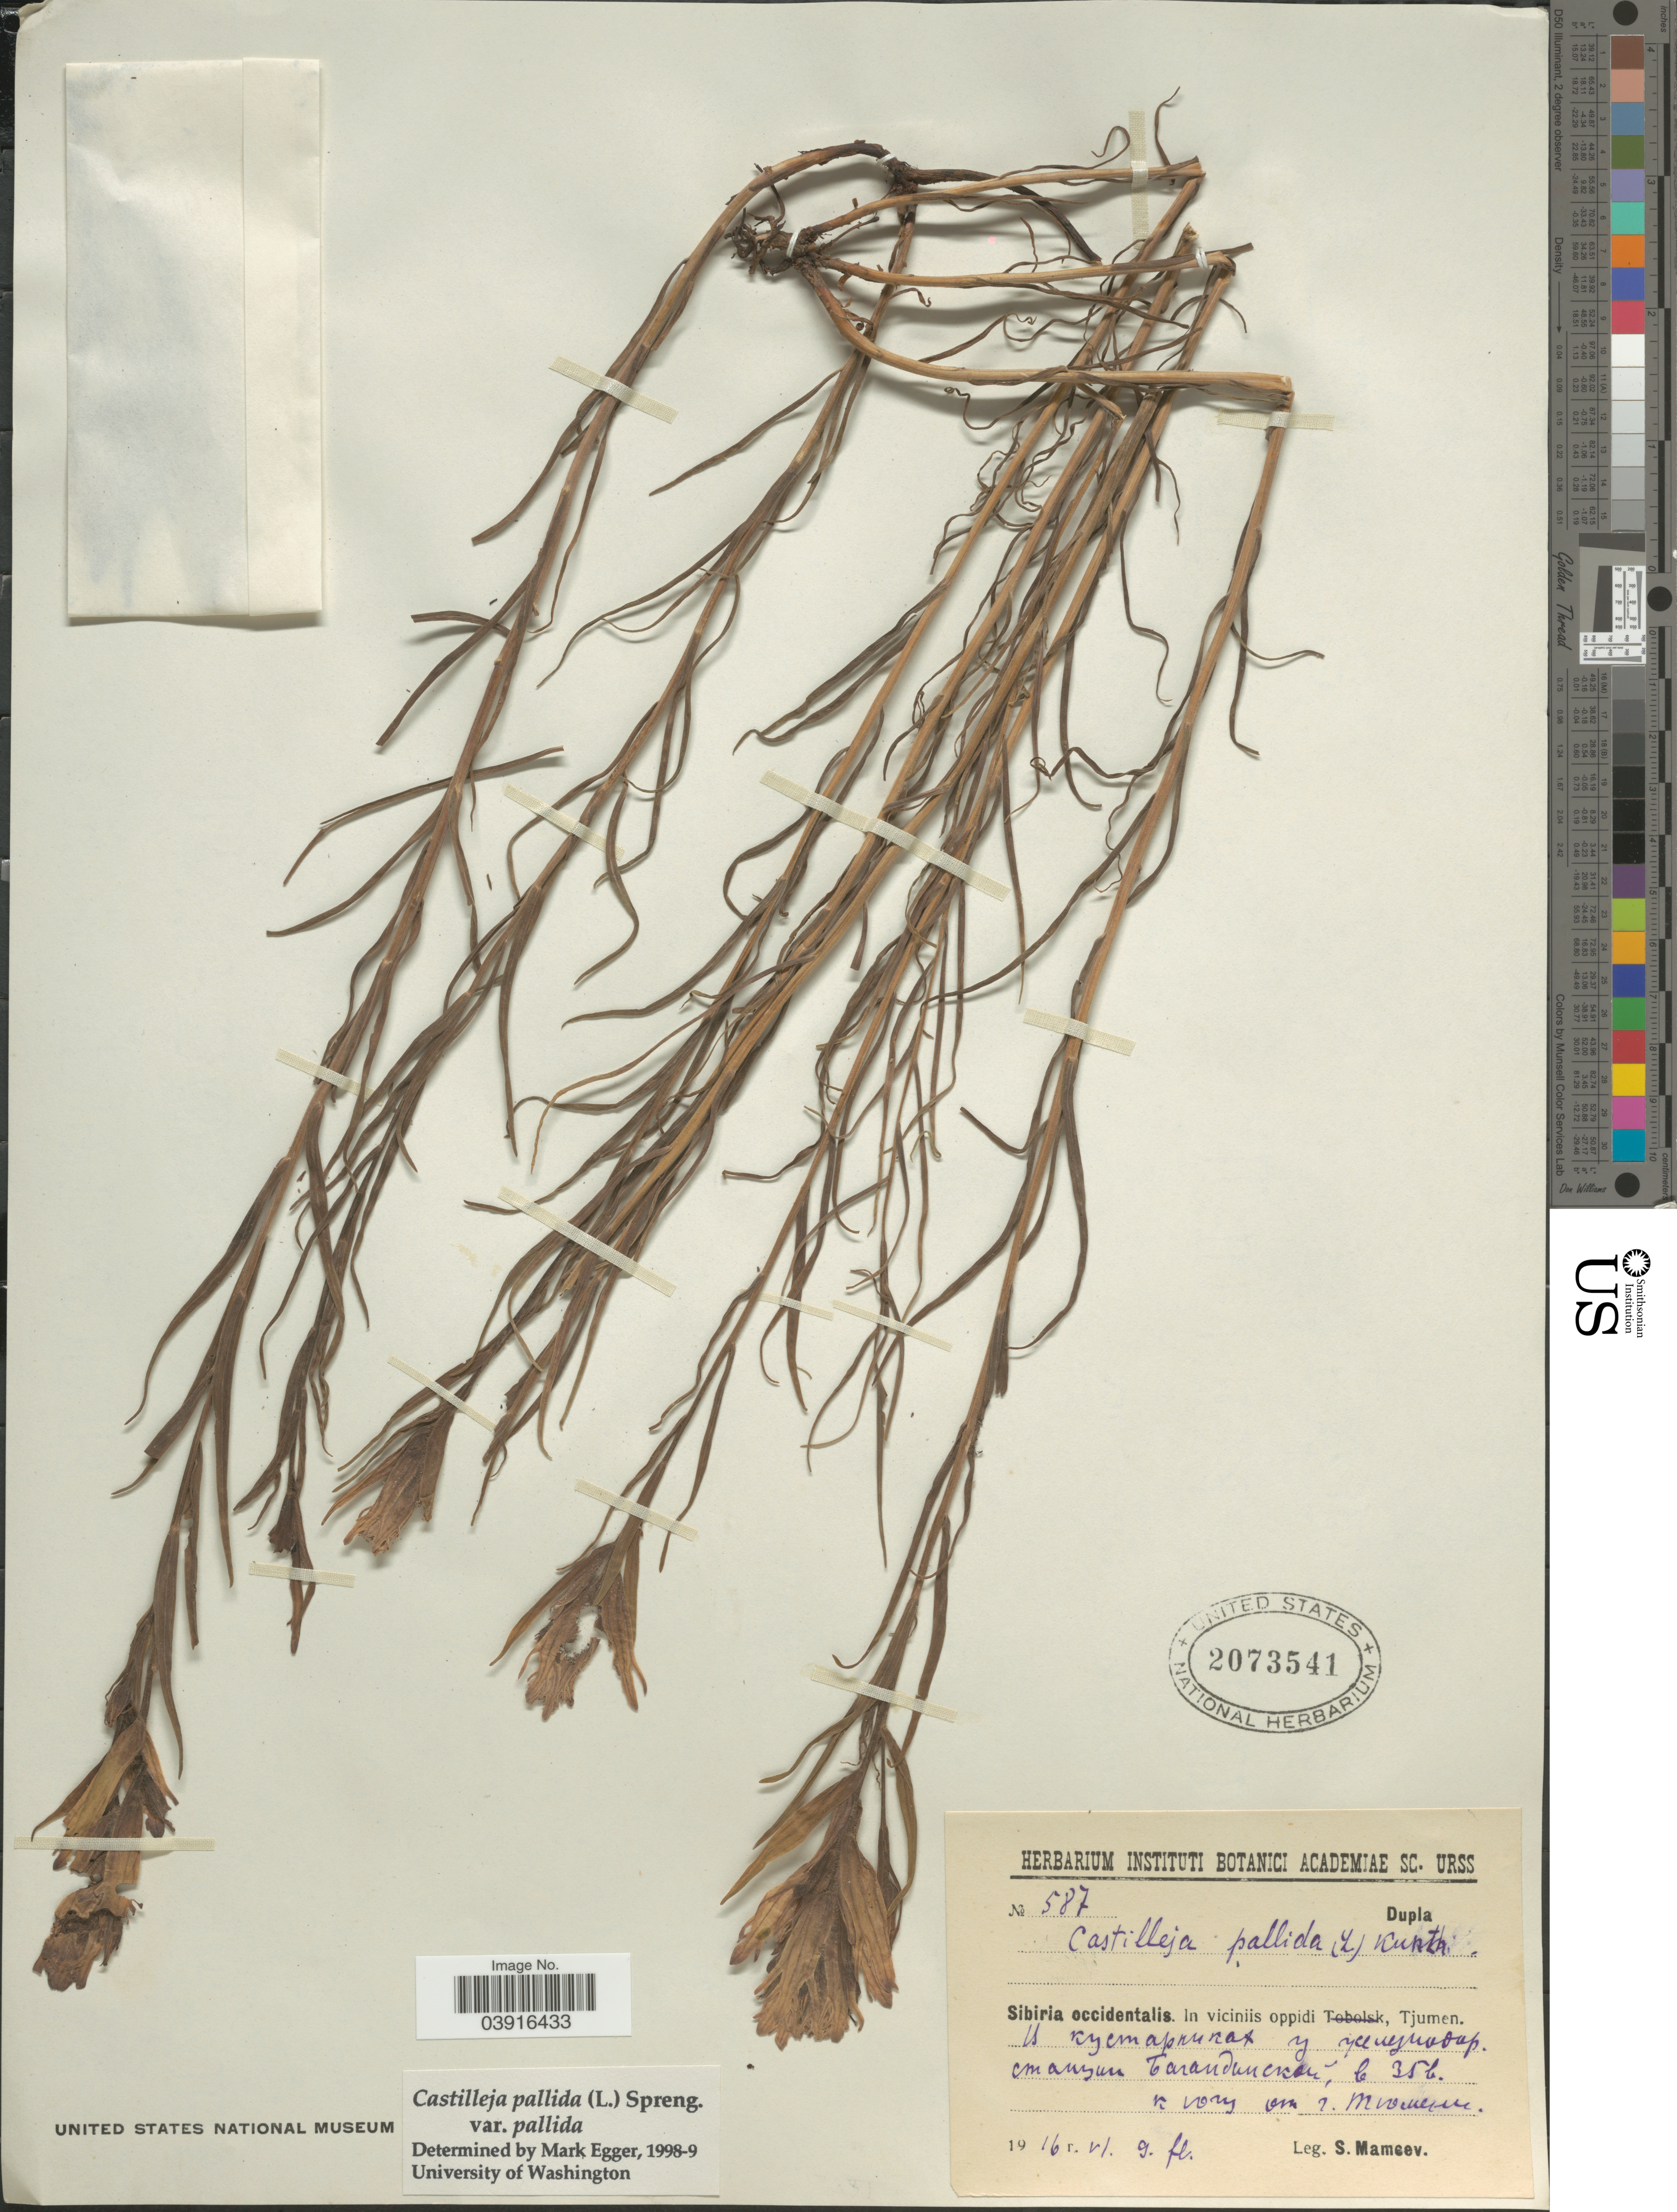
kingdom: Plantae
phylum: Tracheophyta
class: Magnoliopsida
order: Lamiales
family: Orobanchaceae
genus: Castilleja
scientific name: Castilleja pallida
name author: (L.) Spreng.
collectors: S. Mameev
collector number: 587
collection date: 1916-06-09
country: Russian Federation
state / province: Tyumen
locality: Bogandinskaya Station, about 37 km S from Tyumen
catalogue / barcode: US 2073541